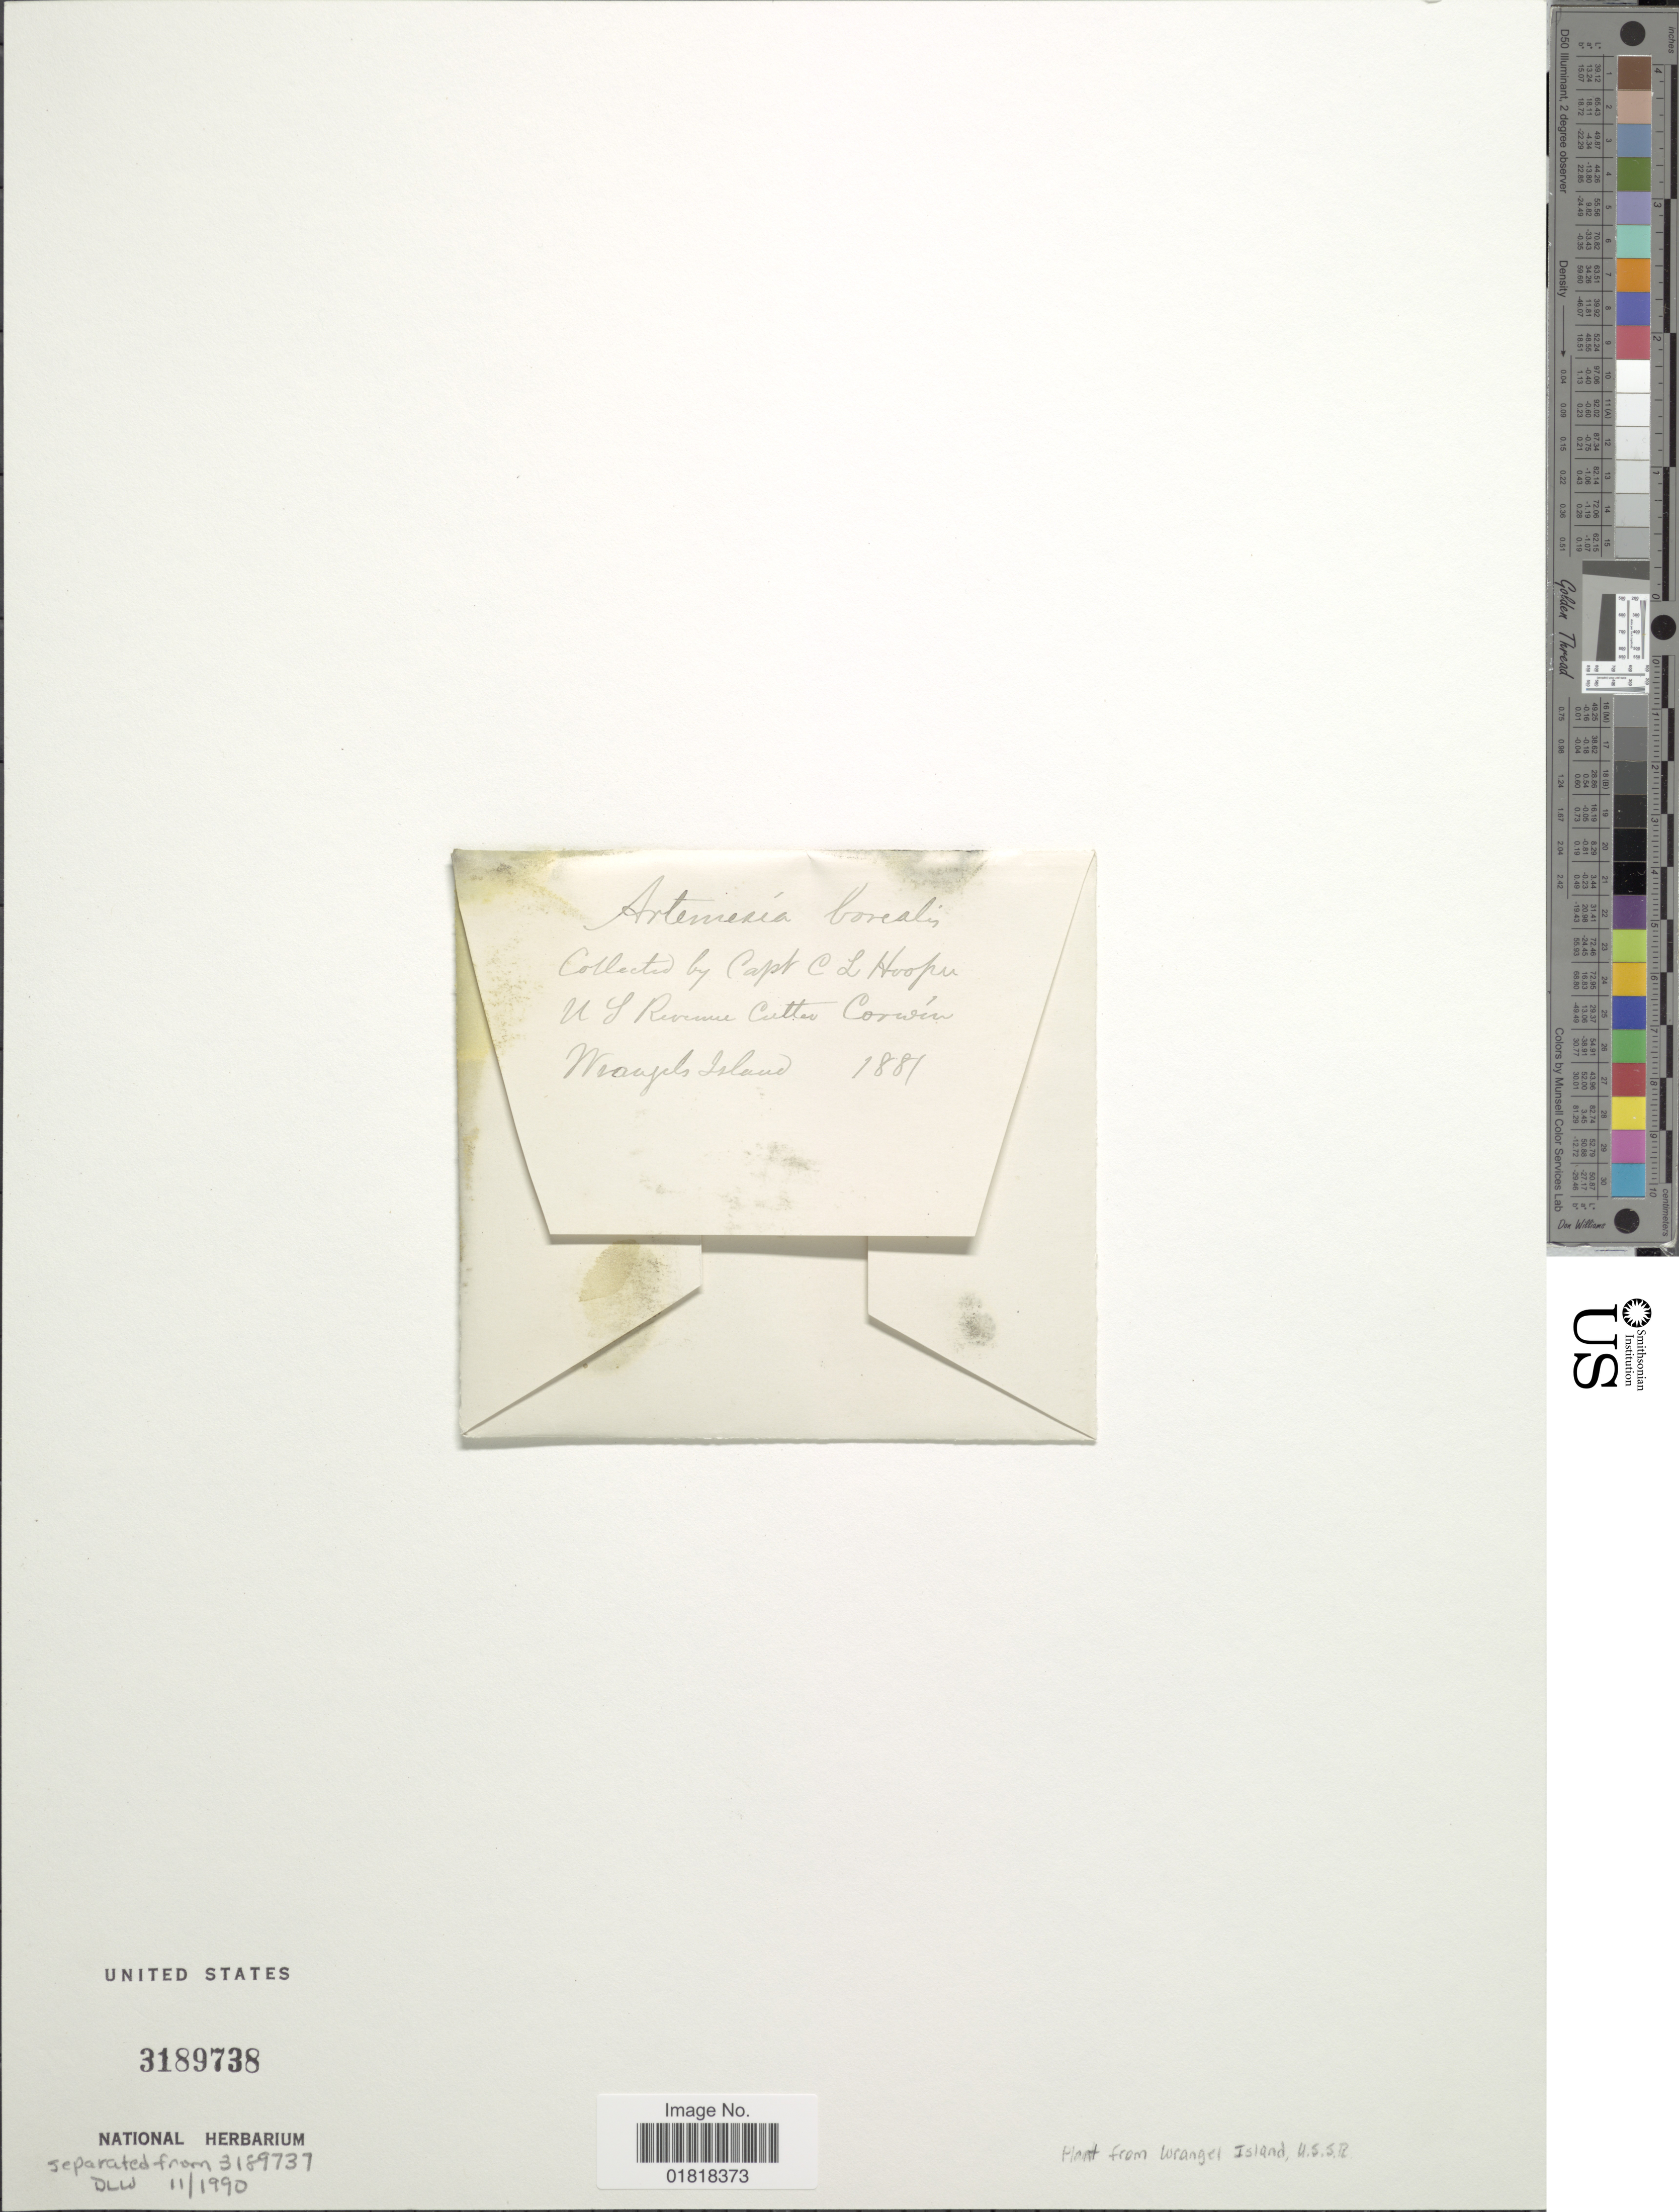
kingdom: Plantae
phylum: Tracheophyta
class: Magnoliopsida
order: Asterales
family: Asteraceae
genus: Artemisia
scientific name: Artemisia borealis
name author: Pall.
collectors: C. Hooper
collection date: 1881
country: Russian Federation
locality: Wrangel Island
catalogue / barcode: US 3189738